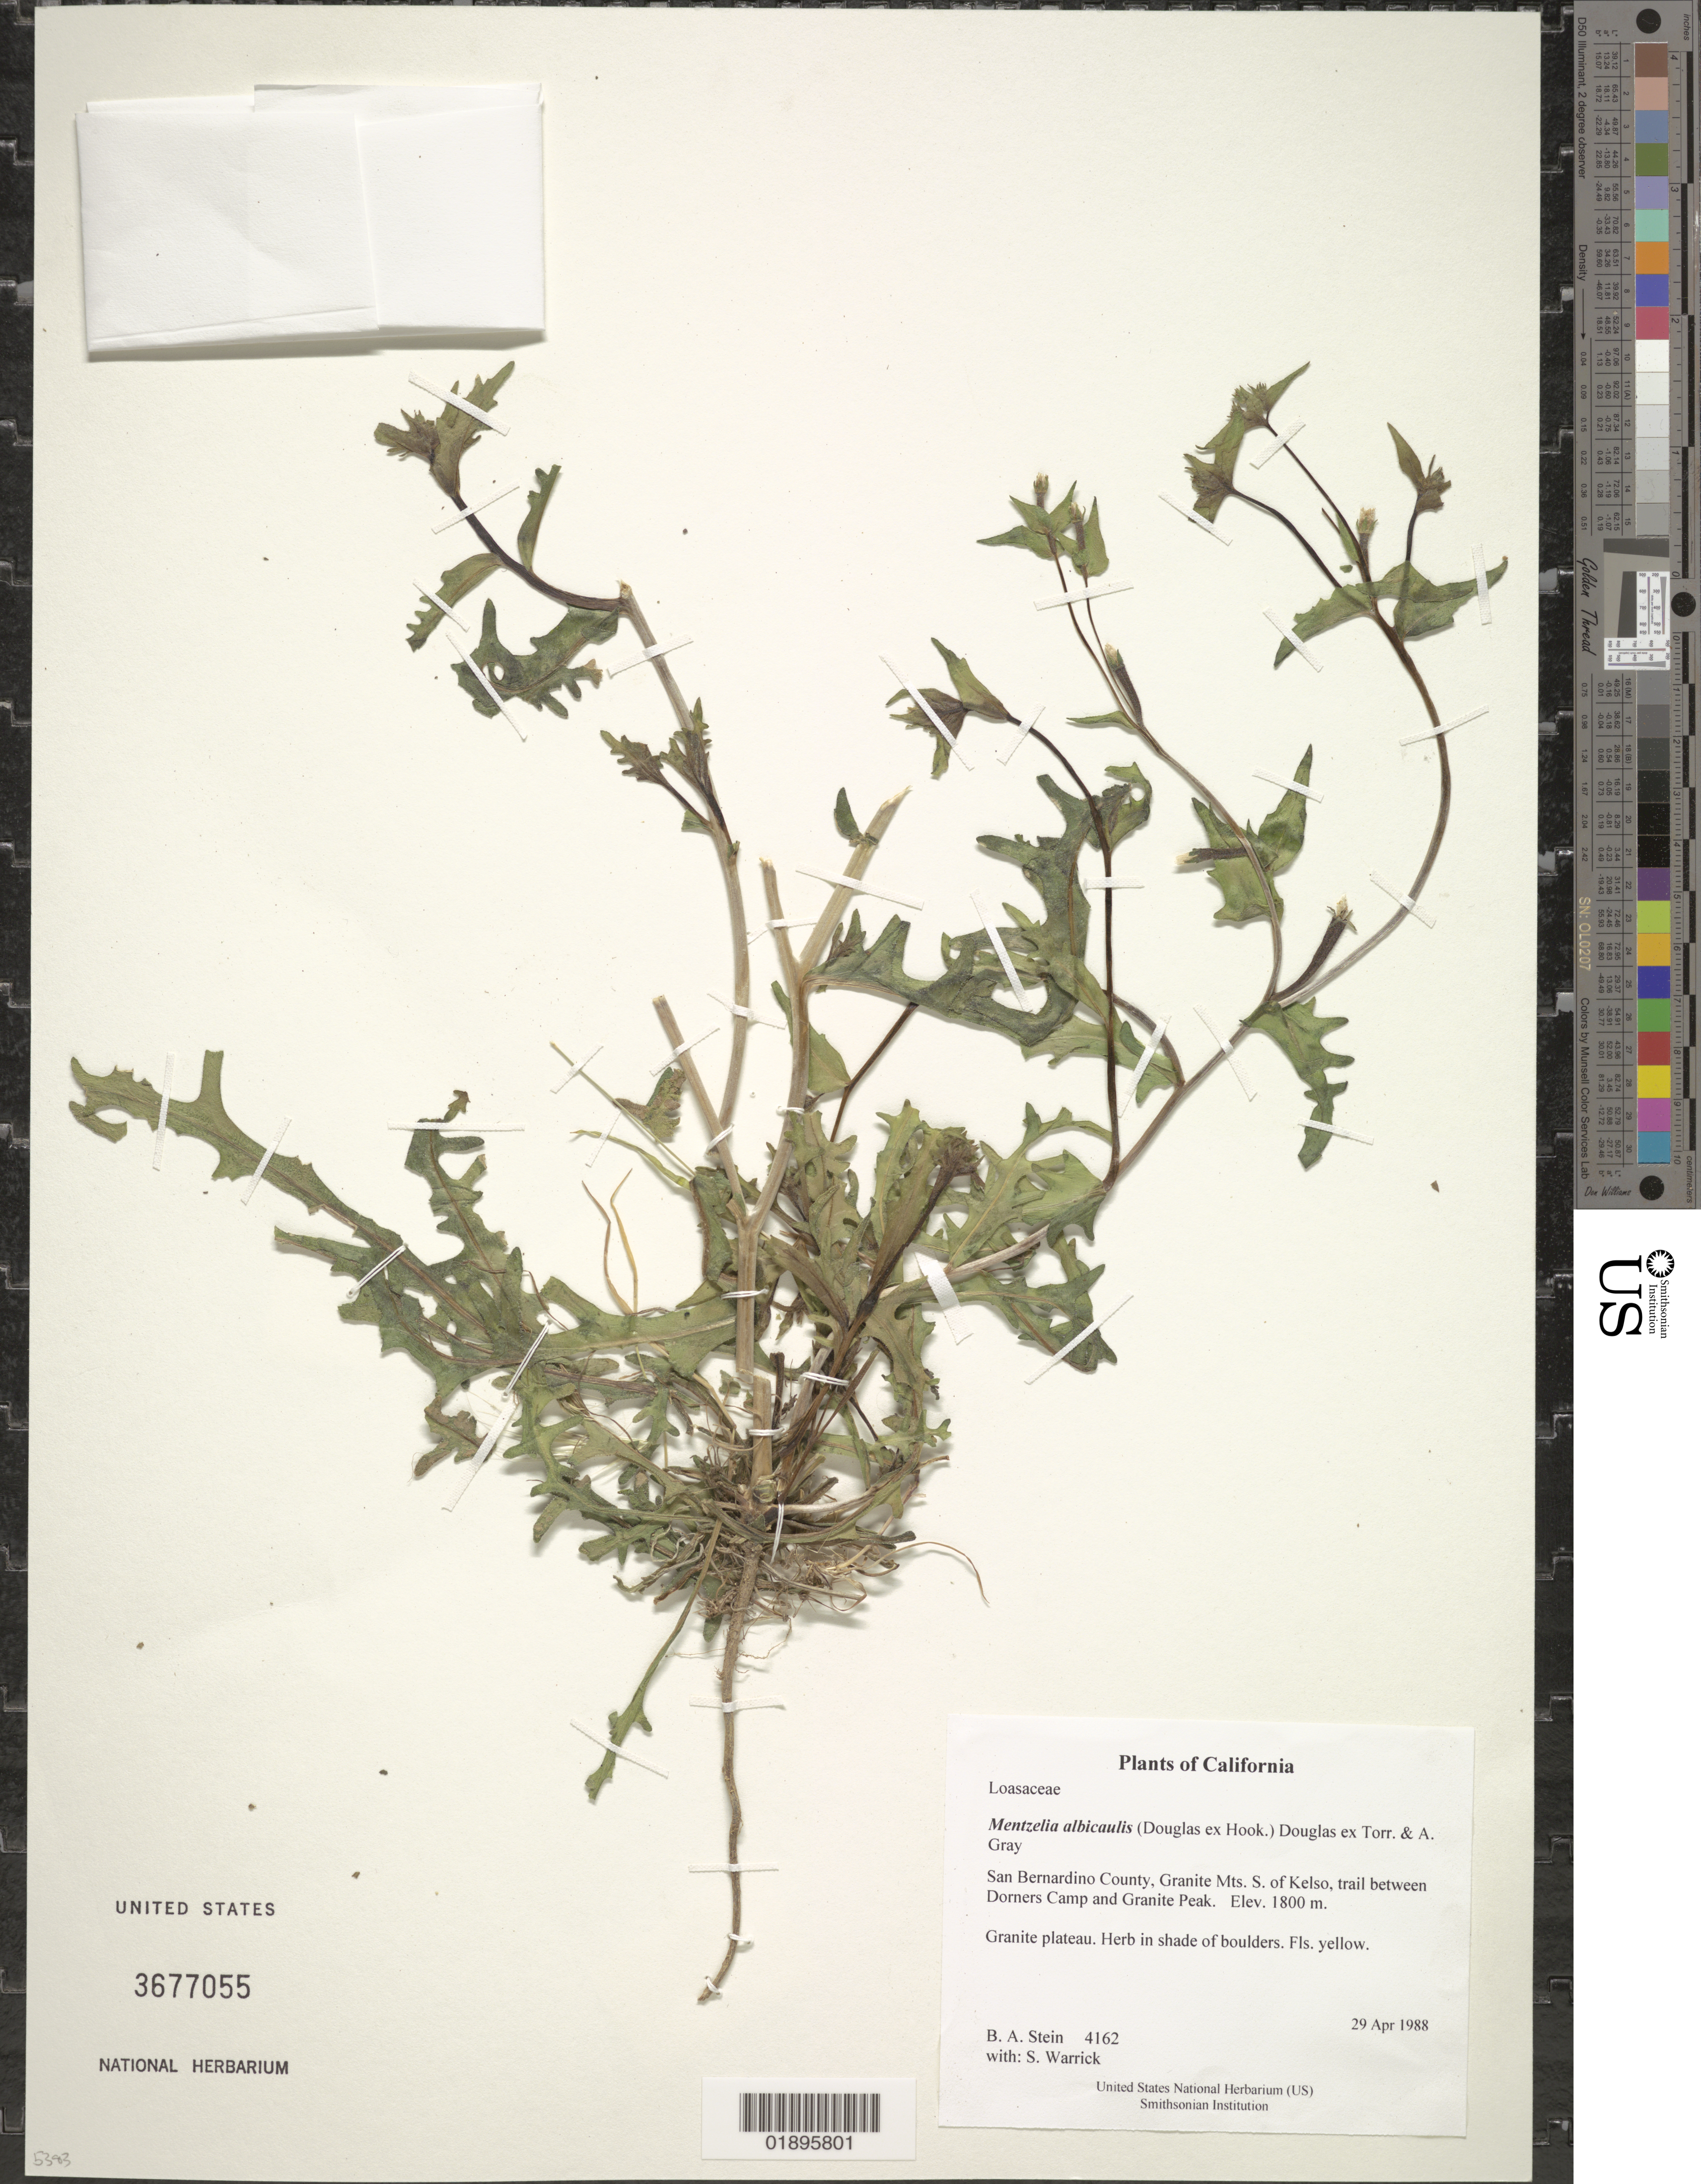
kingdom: Plantae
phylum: Tracheophyta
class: Magnoliopsida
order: Cornales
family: Loasaceae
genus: Mentzelia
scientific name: Mentzelia albicaulis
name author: (Douglas ex Hook.) Douglas ex Torr. & A. Gray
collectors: B. A. Stein & S. Warrick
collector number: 4162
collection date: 1988-04-29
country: United States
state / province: California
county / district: San Bernardino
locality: Granity Mts. S. of Kelso, trail between Dorners Camp and Granite Peak.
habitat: Granite plateau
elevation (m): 1800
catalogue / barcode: US 3677055